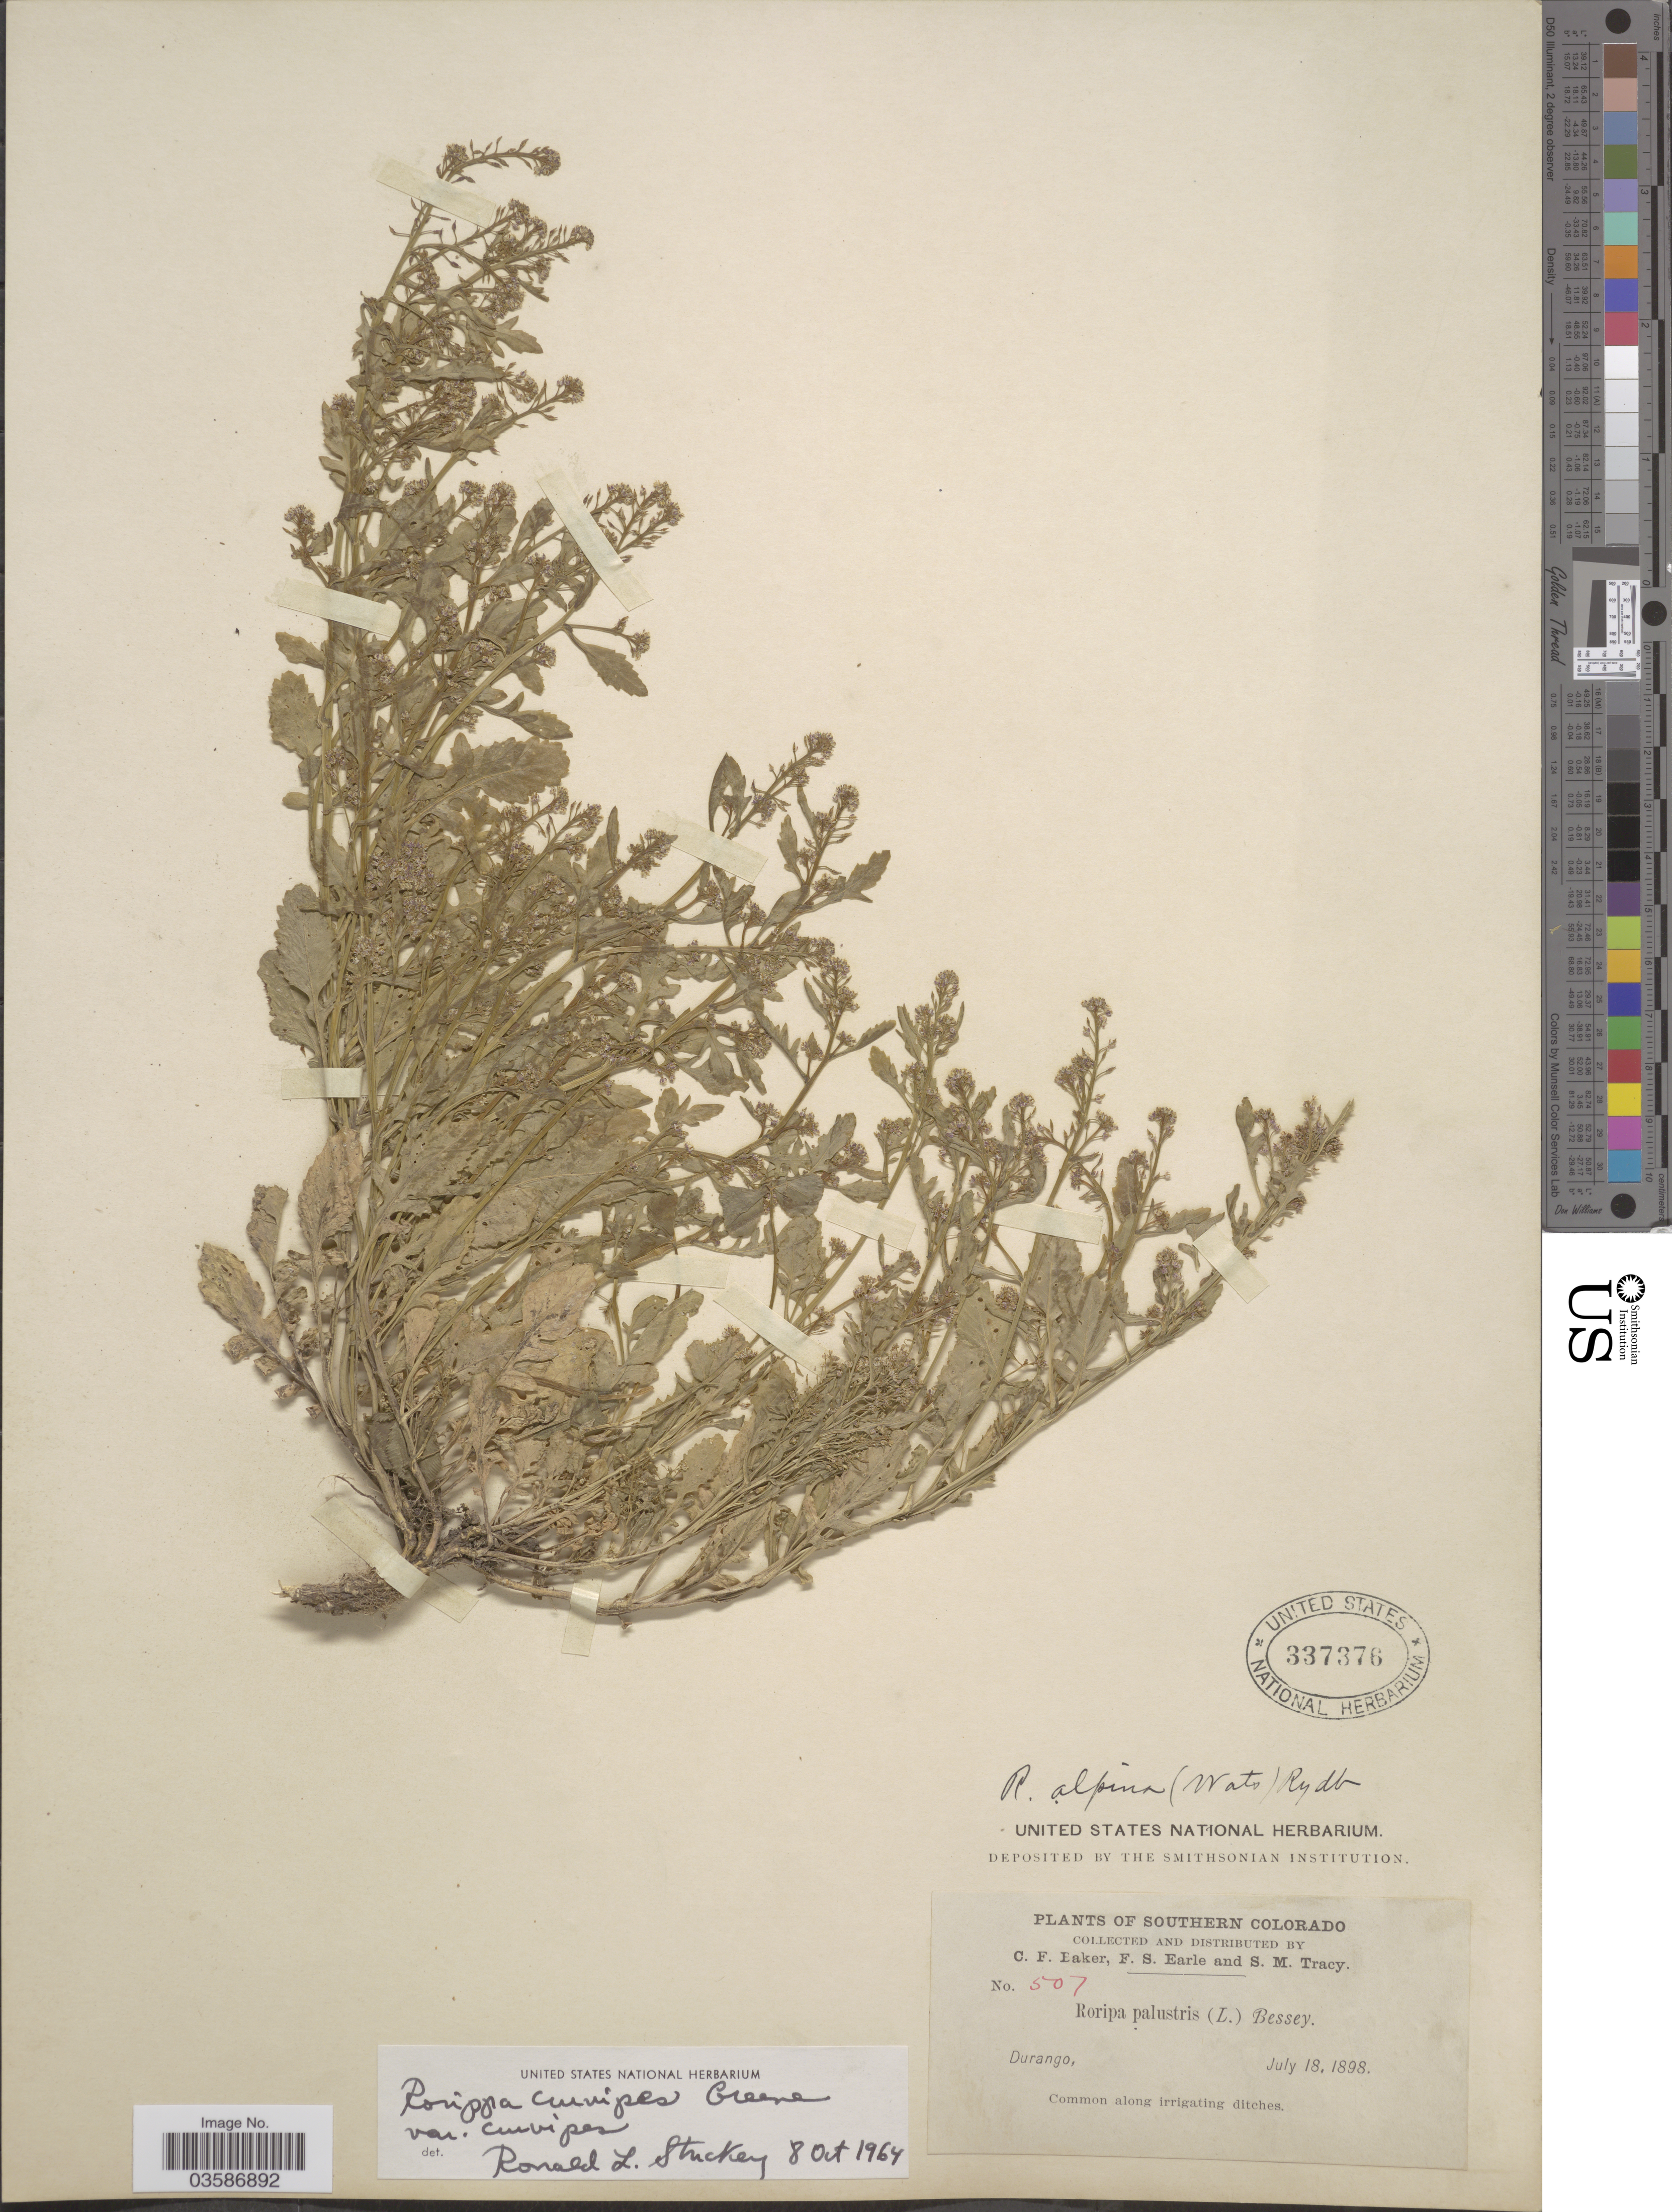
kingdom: Plantae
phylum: Tracheophyta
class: Magnoliopsida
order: Brassicales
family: Brassicaceae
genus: Rorippa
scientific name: Rorippa curvipes var. curvipes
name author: Greene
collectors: C. F. Baker, F. S. Earle & S. M. Tracy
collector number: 507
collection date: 1898-07-18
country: United States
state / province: Colorado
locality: Southern Colorado. Durango.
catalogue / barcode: US 337376